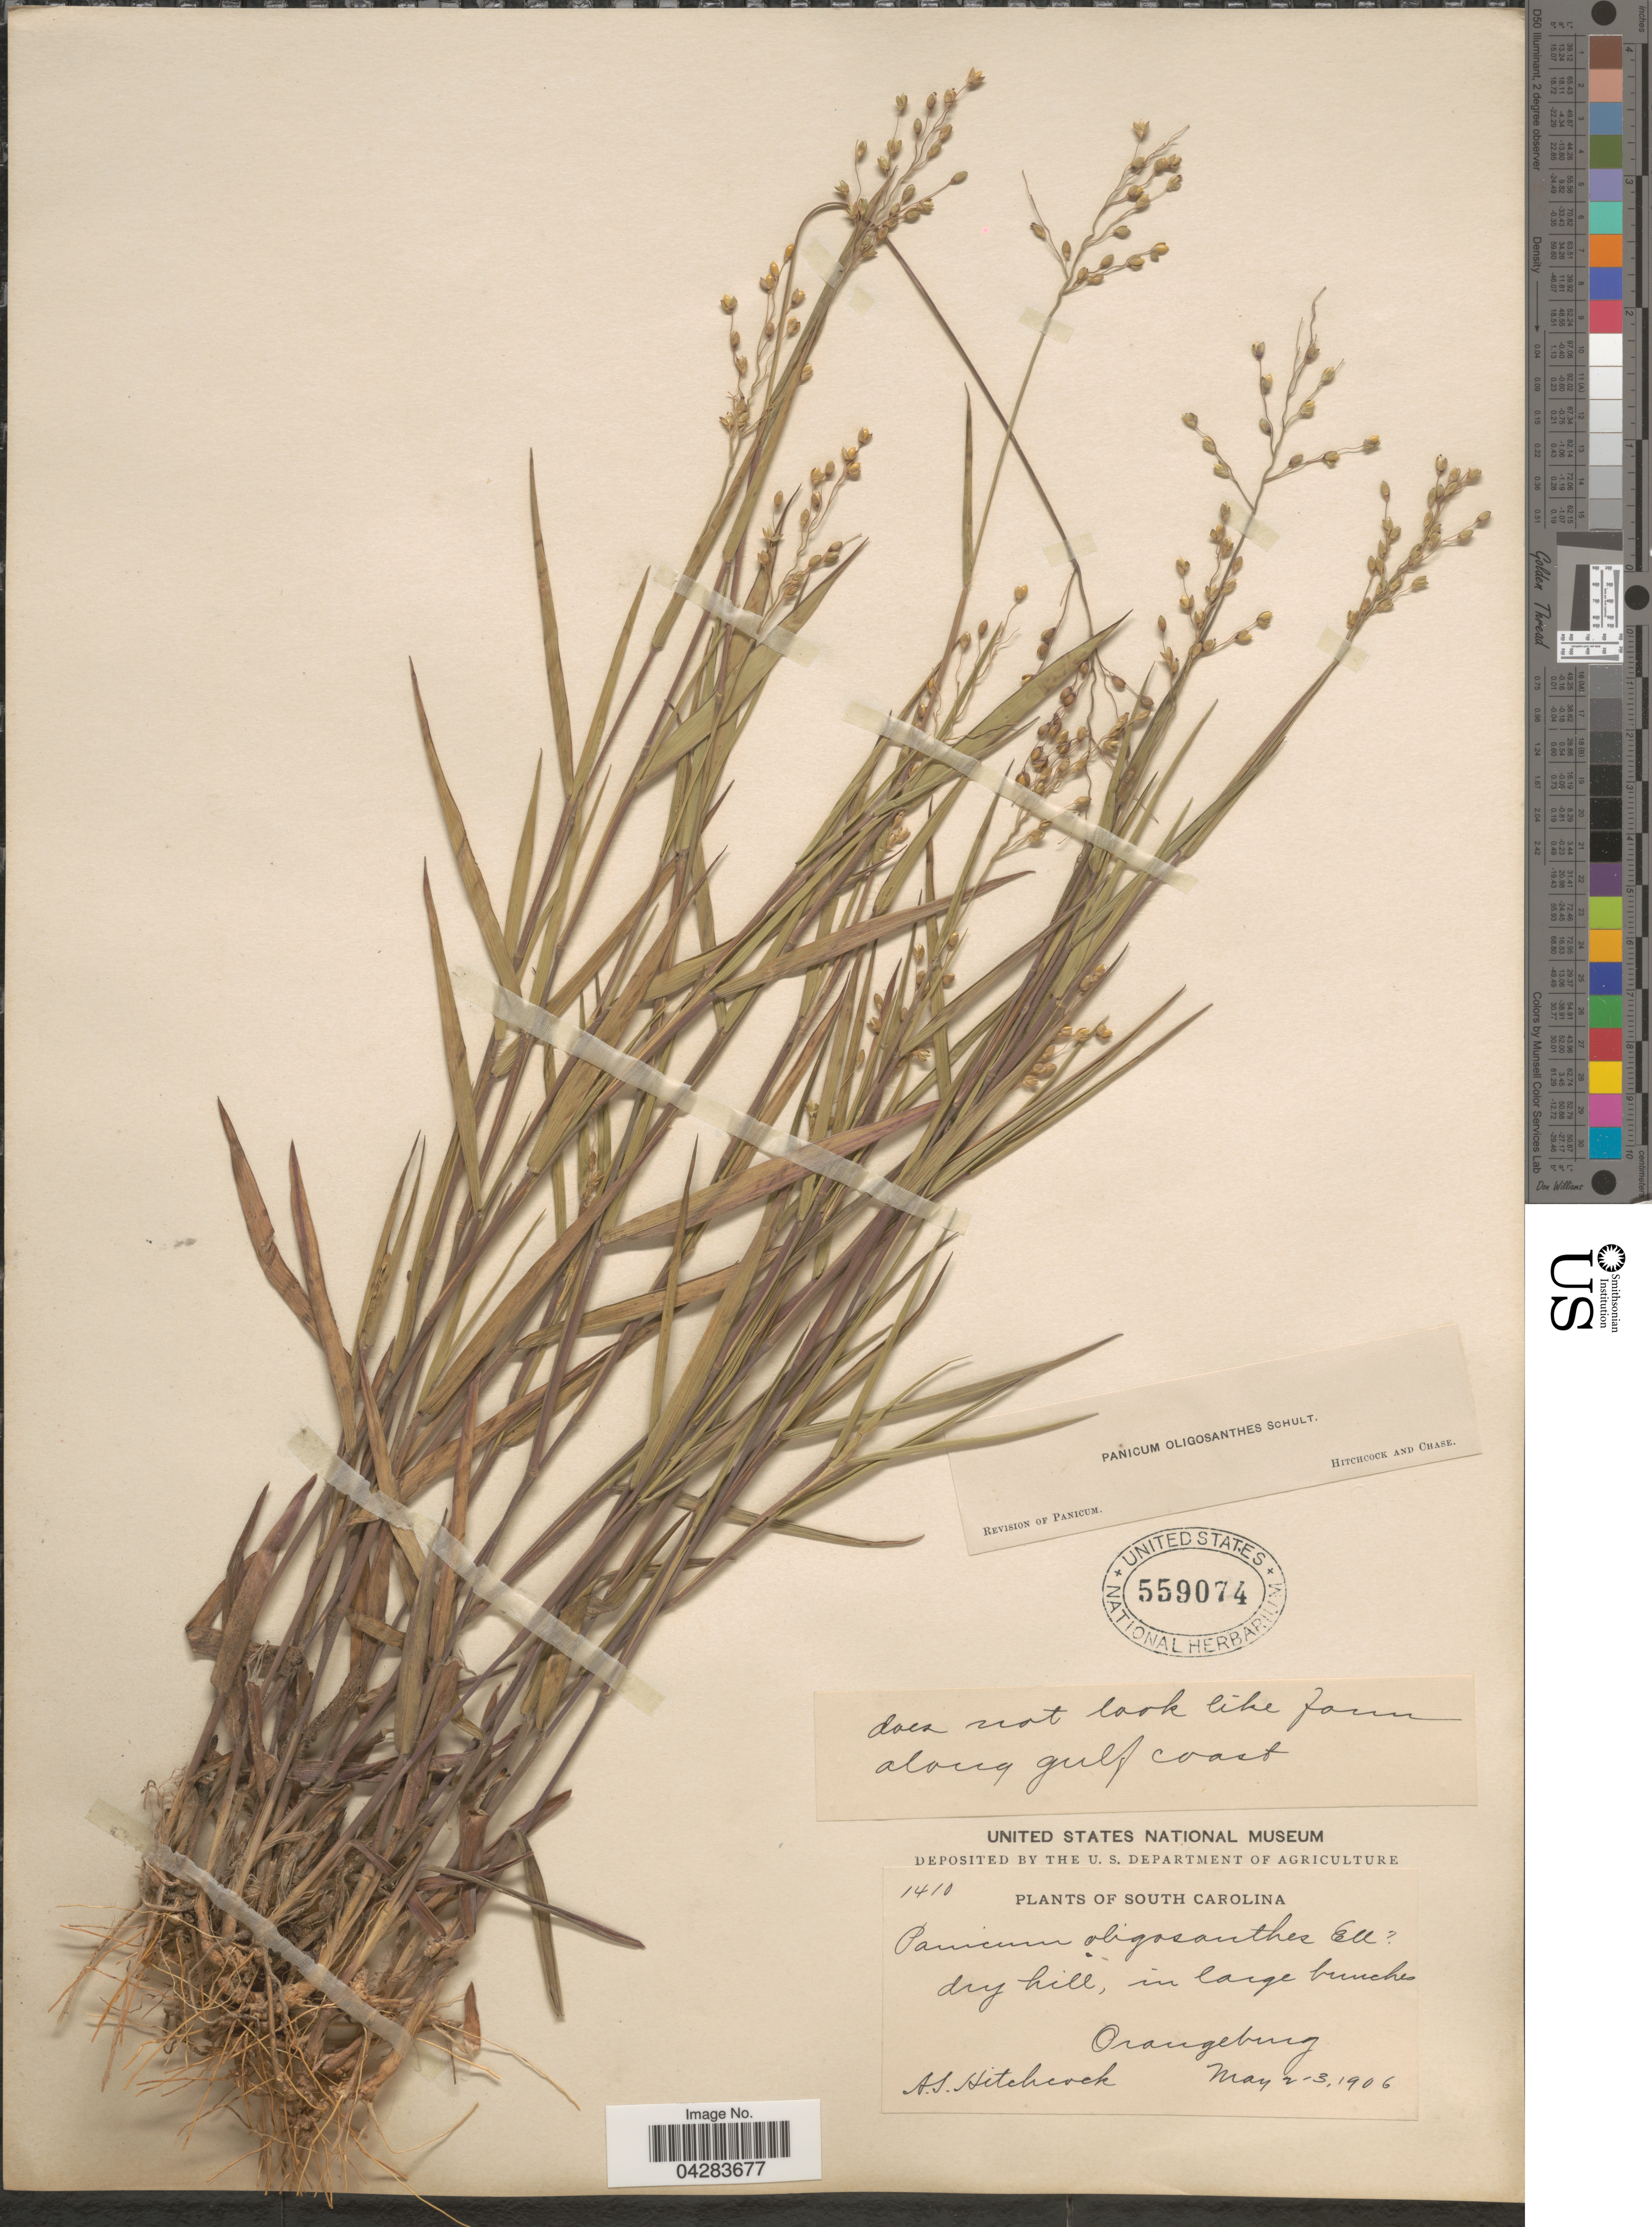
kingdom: Plantae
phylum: Tracheophyta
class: Liliopsida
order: Poales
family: Poaceae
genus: Dichanthelium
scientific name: Dichanthelium oligosanthes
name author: (Schult.) Gould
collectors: A. S. Hitchcock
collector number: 1410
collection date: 1906-05-02/1906-05-03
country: United States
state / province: South Carolina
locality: Orangeburg.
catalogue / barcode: US 559074